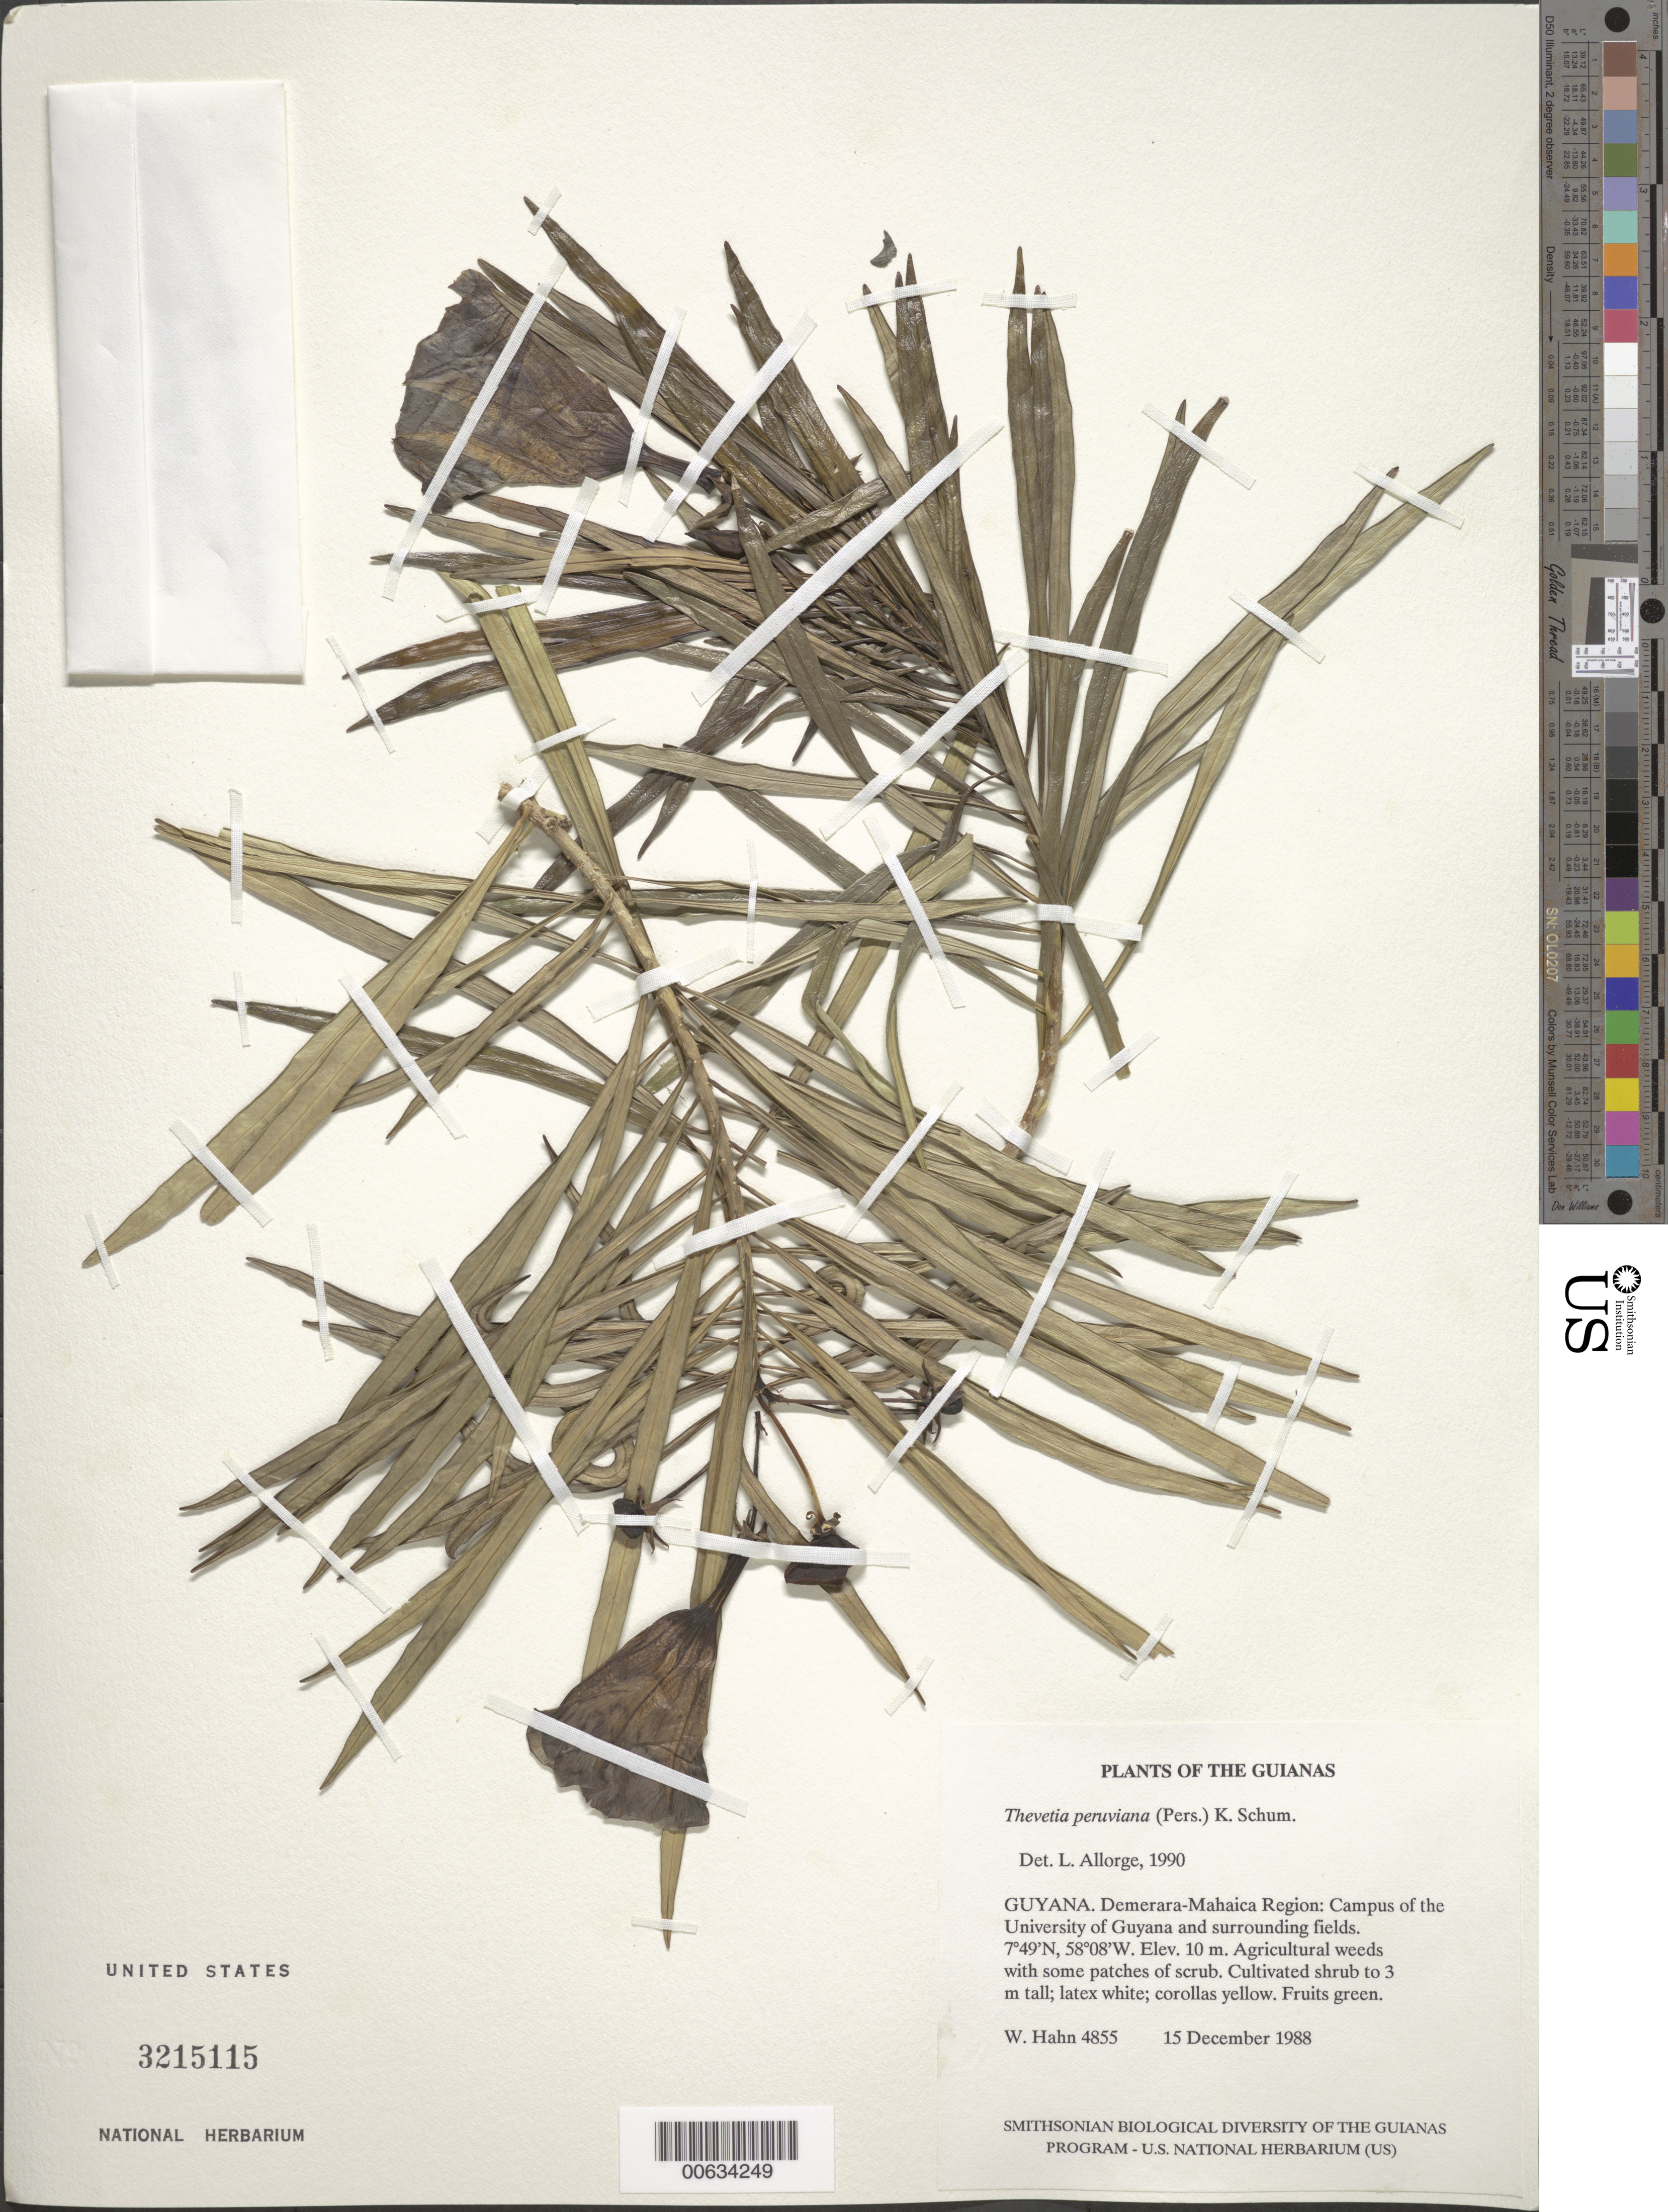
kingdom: Plantae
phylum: Tracheophyta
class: Magnoliopsida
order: Gentianales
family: Apocynaceae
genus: Thevetia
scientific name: Thevetia peruviana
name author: (Pers.) K. Schum.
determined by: Allorge, L.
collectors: W. Hahn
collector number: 4855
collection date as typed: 15 December 1988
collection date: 1988-12-15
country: Guyana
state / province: Demerara-Mahaica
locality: Campus of the University of Guyana and surrounding fields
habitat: Agricultural weeds with some patches of scrub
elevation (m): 10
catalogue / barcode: US 3215115